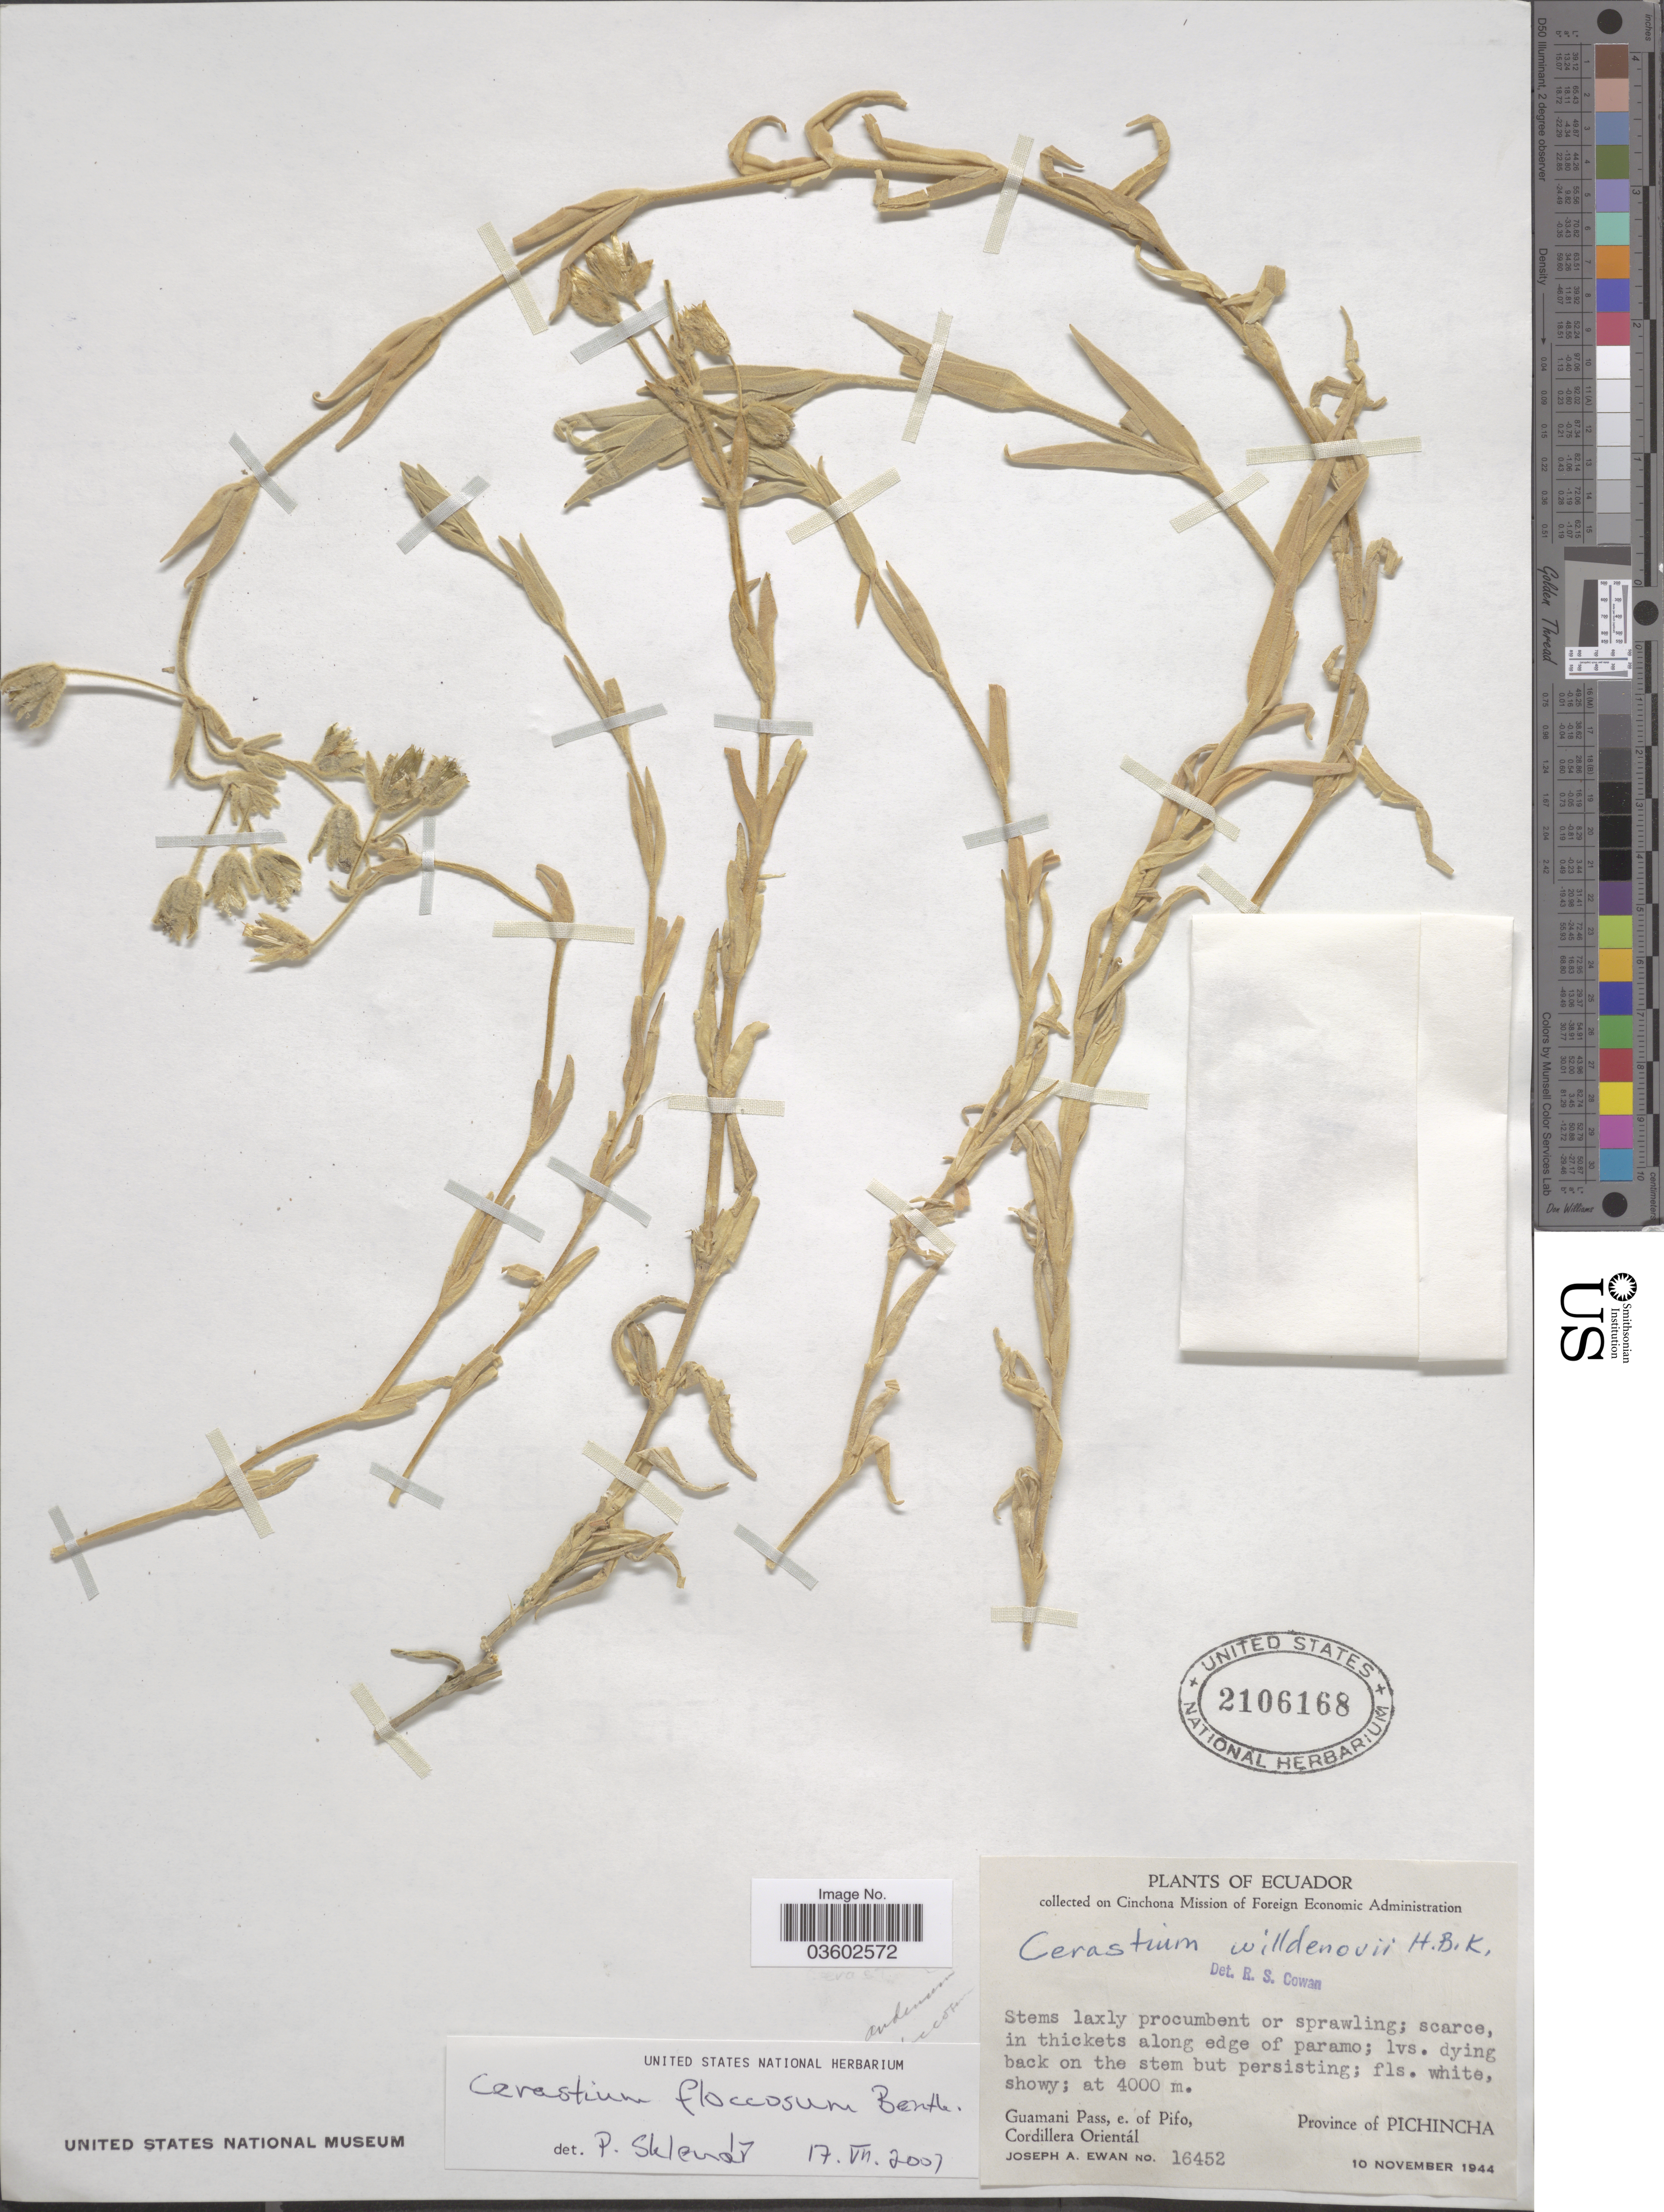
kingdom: Plantae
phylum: Tracheophyta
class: Magnoliopsida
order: Caryophyllales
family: Caryophyllaceae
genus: Cerastium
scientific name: Cerastium floccosum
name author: Benth.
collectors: J. A. Ewan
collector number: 16452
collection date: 1944-11-10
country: Ecuador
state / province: Pichincha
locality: Guamani Pass, e. of Pifo, Cordillera Orientál.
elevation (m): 4000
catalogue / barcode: US 2106168